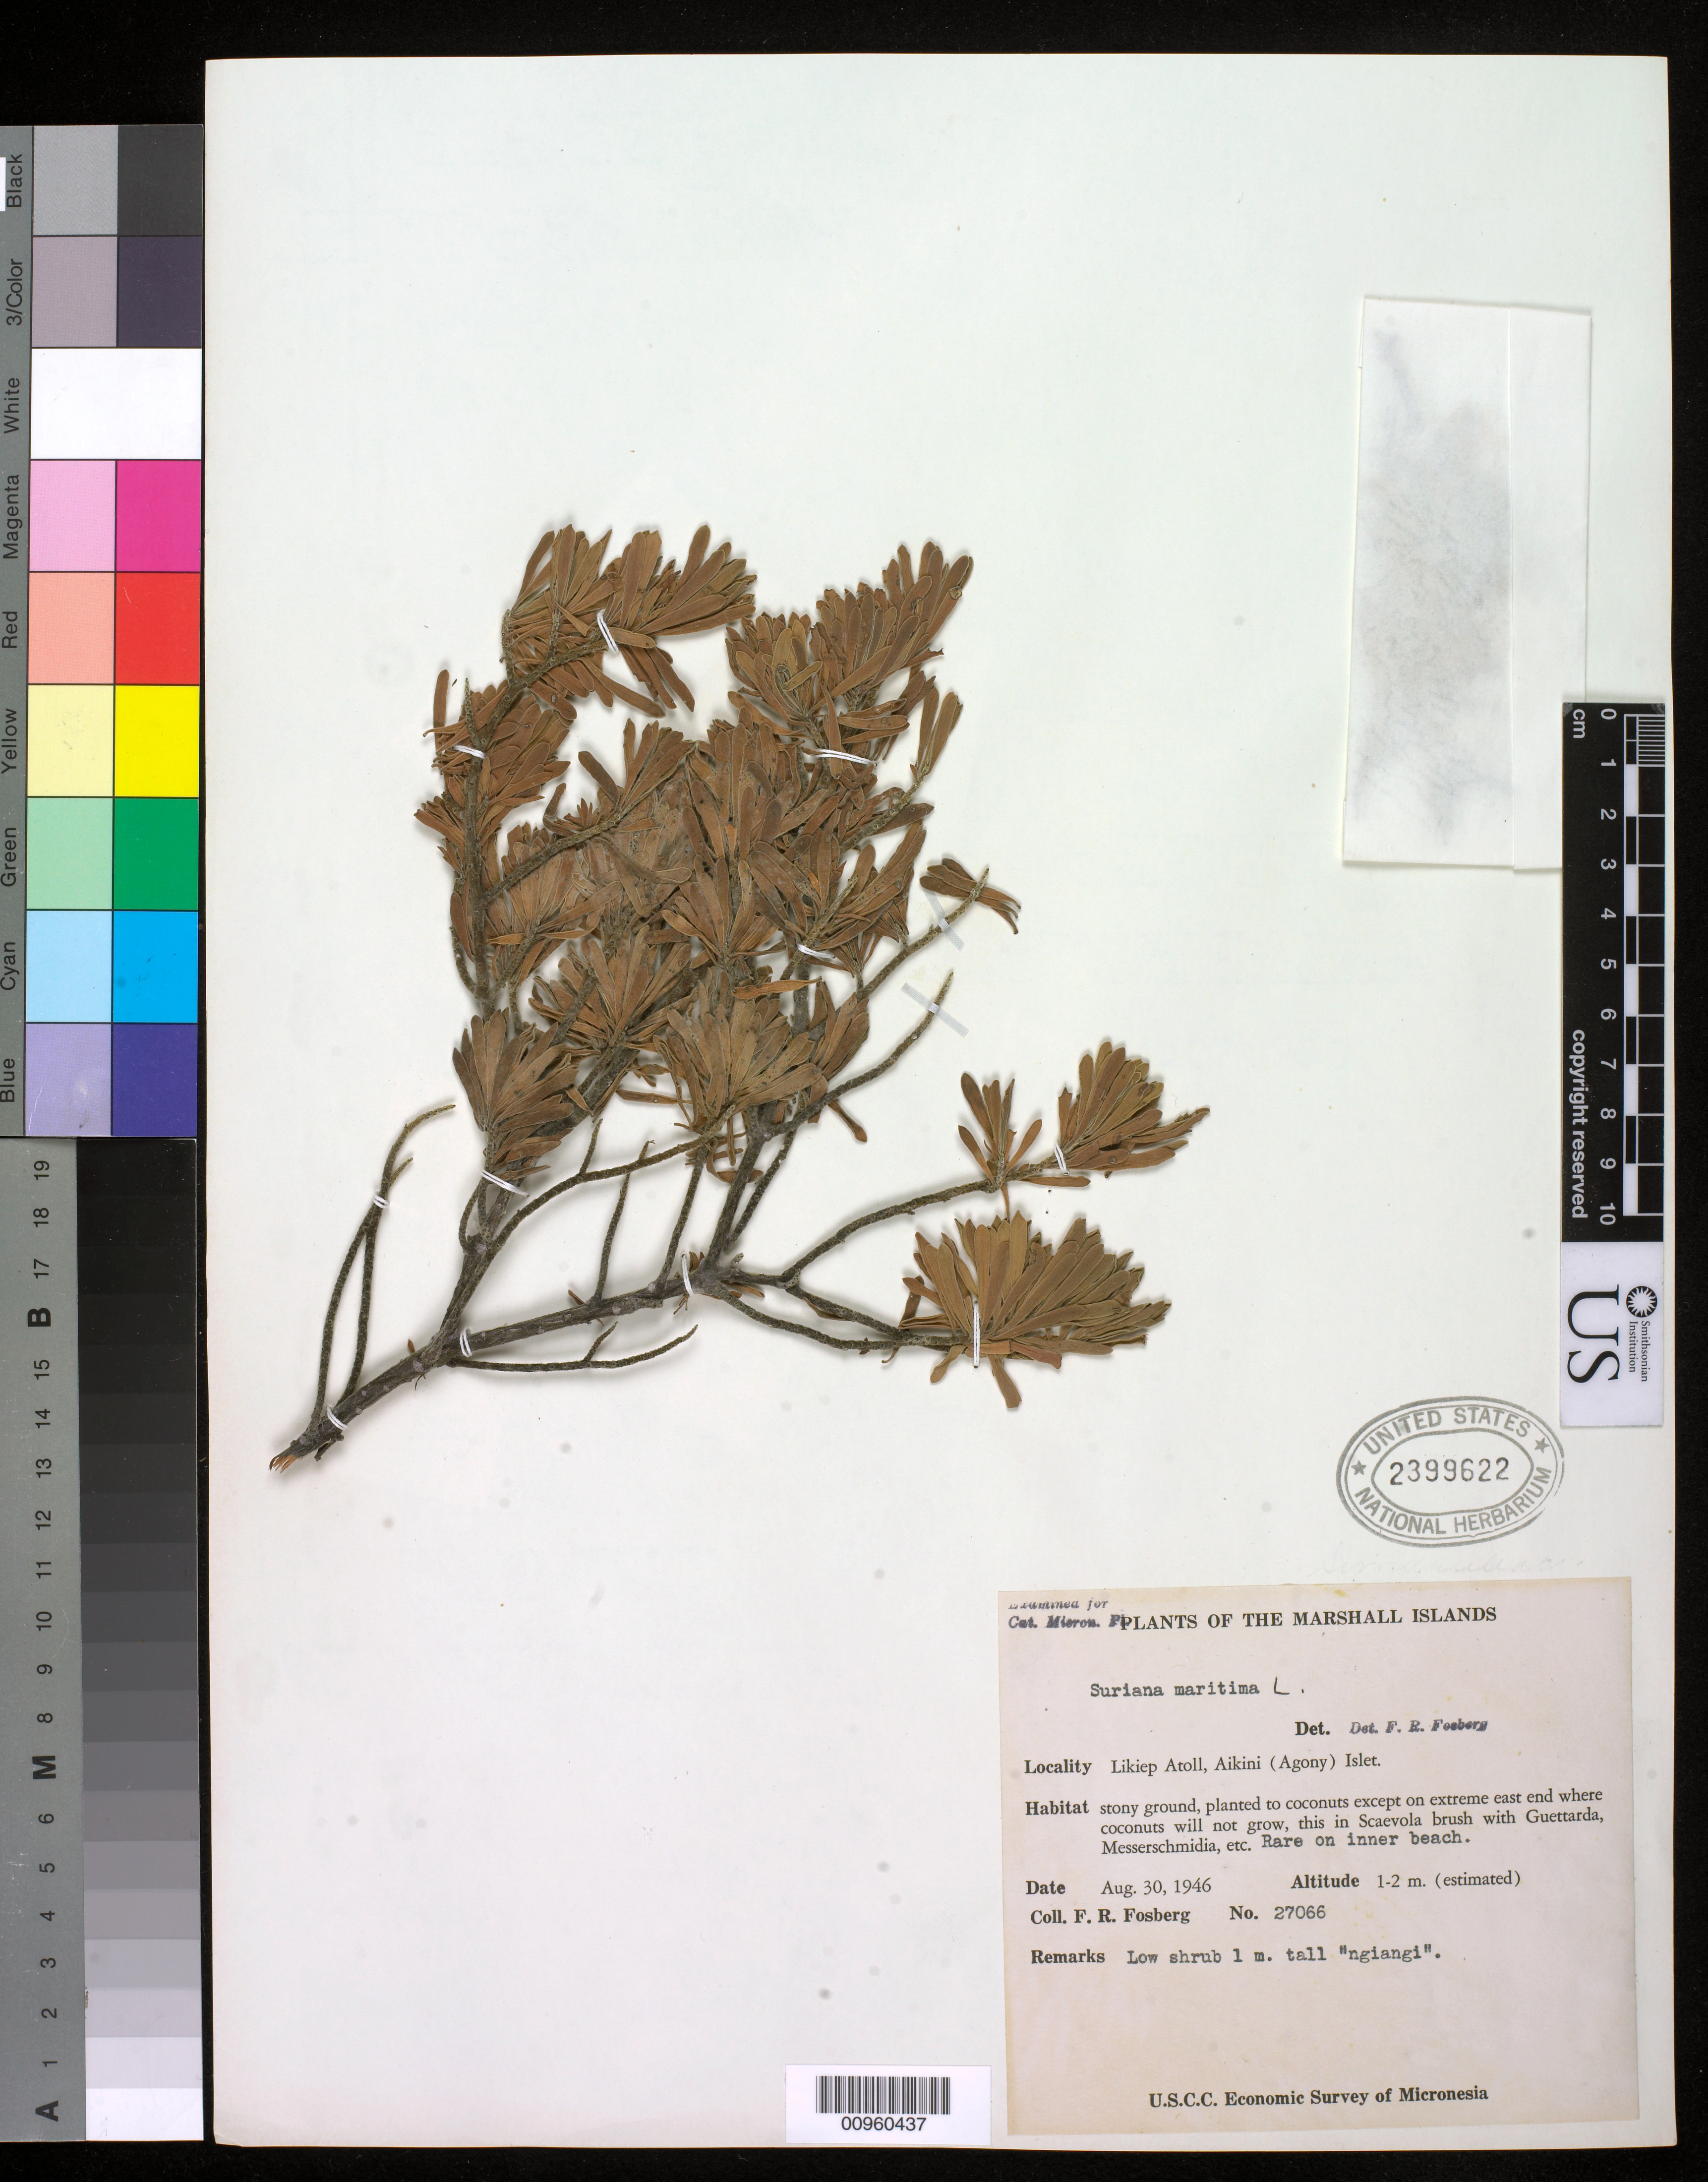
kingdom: Plantae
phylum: Tracheophyta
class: Magnoliopsida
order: Fabales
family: Surianaceae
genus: Suriana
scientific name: Suriana maritima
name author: L.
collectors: F. R. Fosberg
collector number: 27066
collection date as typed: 30 Aug 1946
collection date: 1946-08-30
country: Marshall Islands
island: Likiep Atoll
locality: Aikini [Agony] Islet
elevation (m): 1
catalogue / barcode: US 2399622